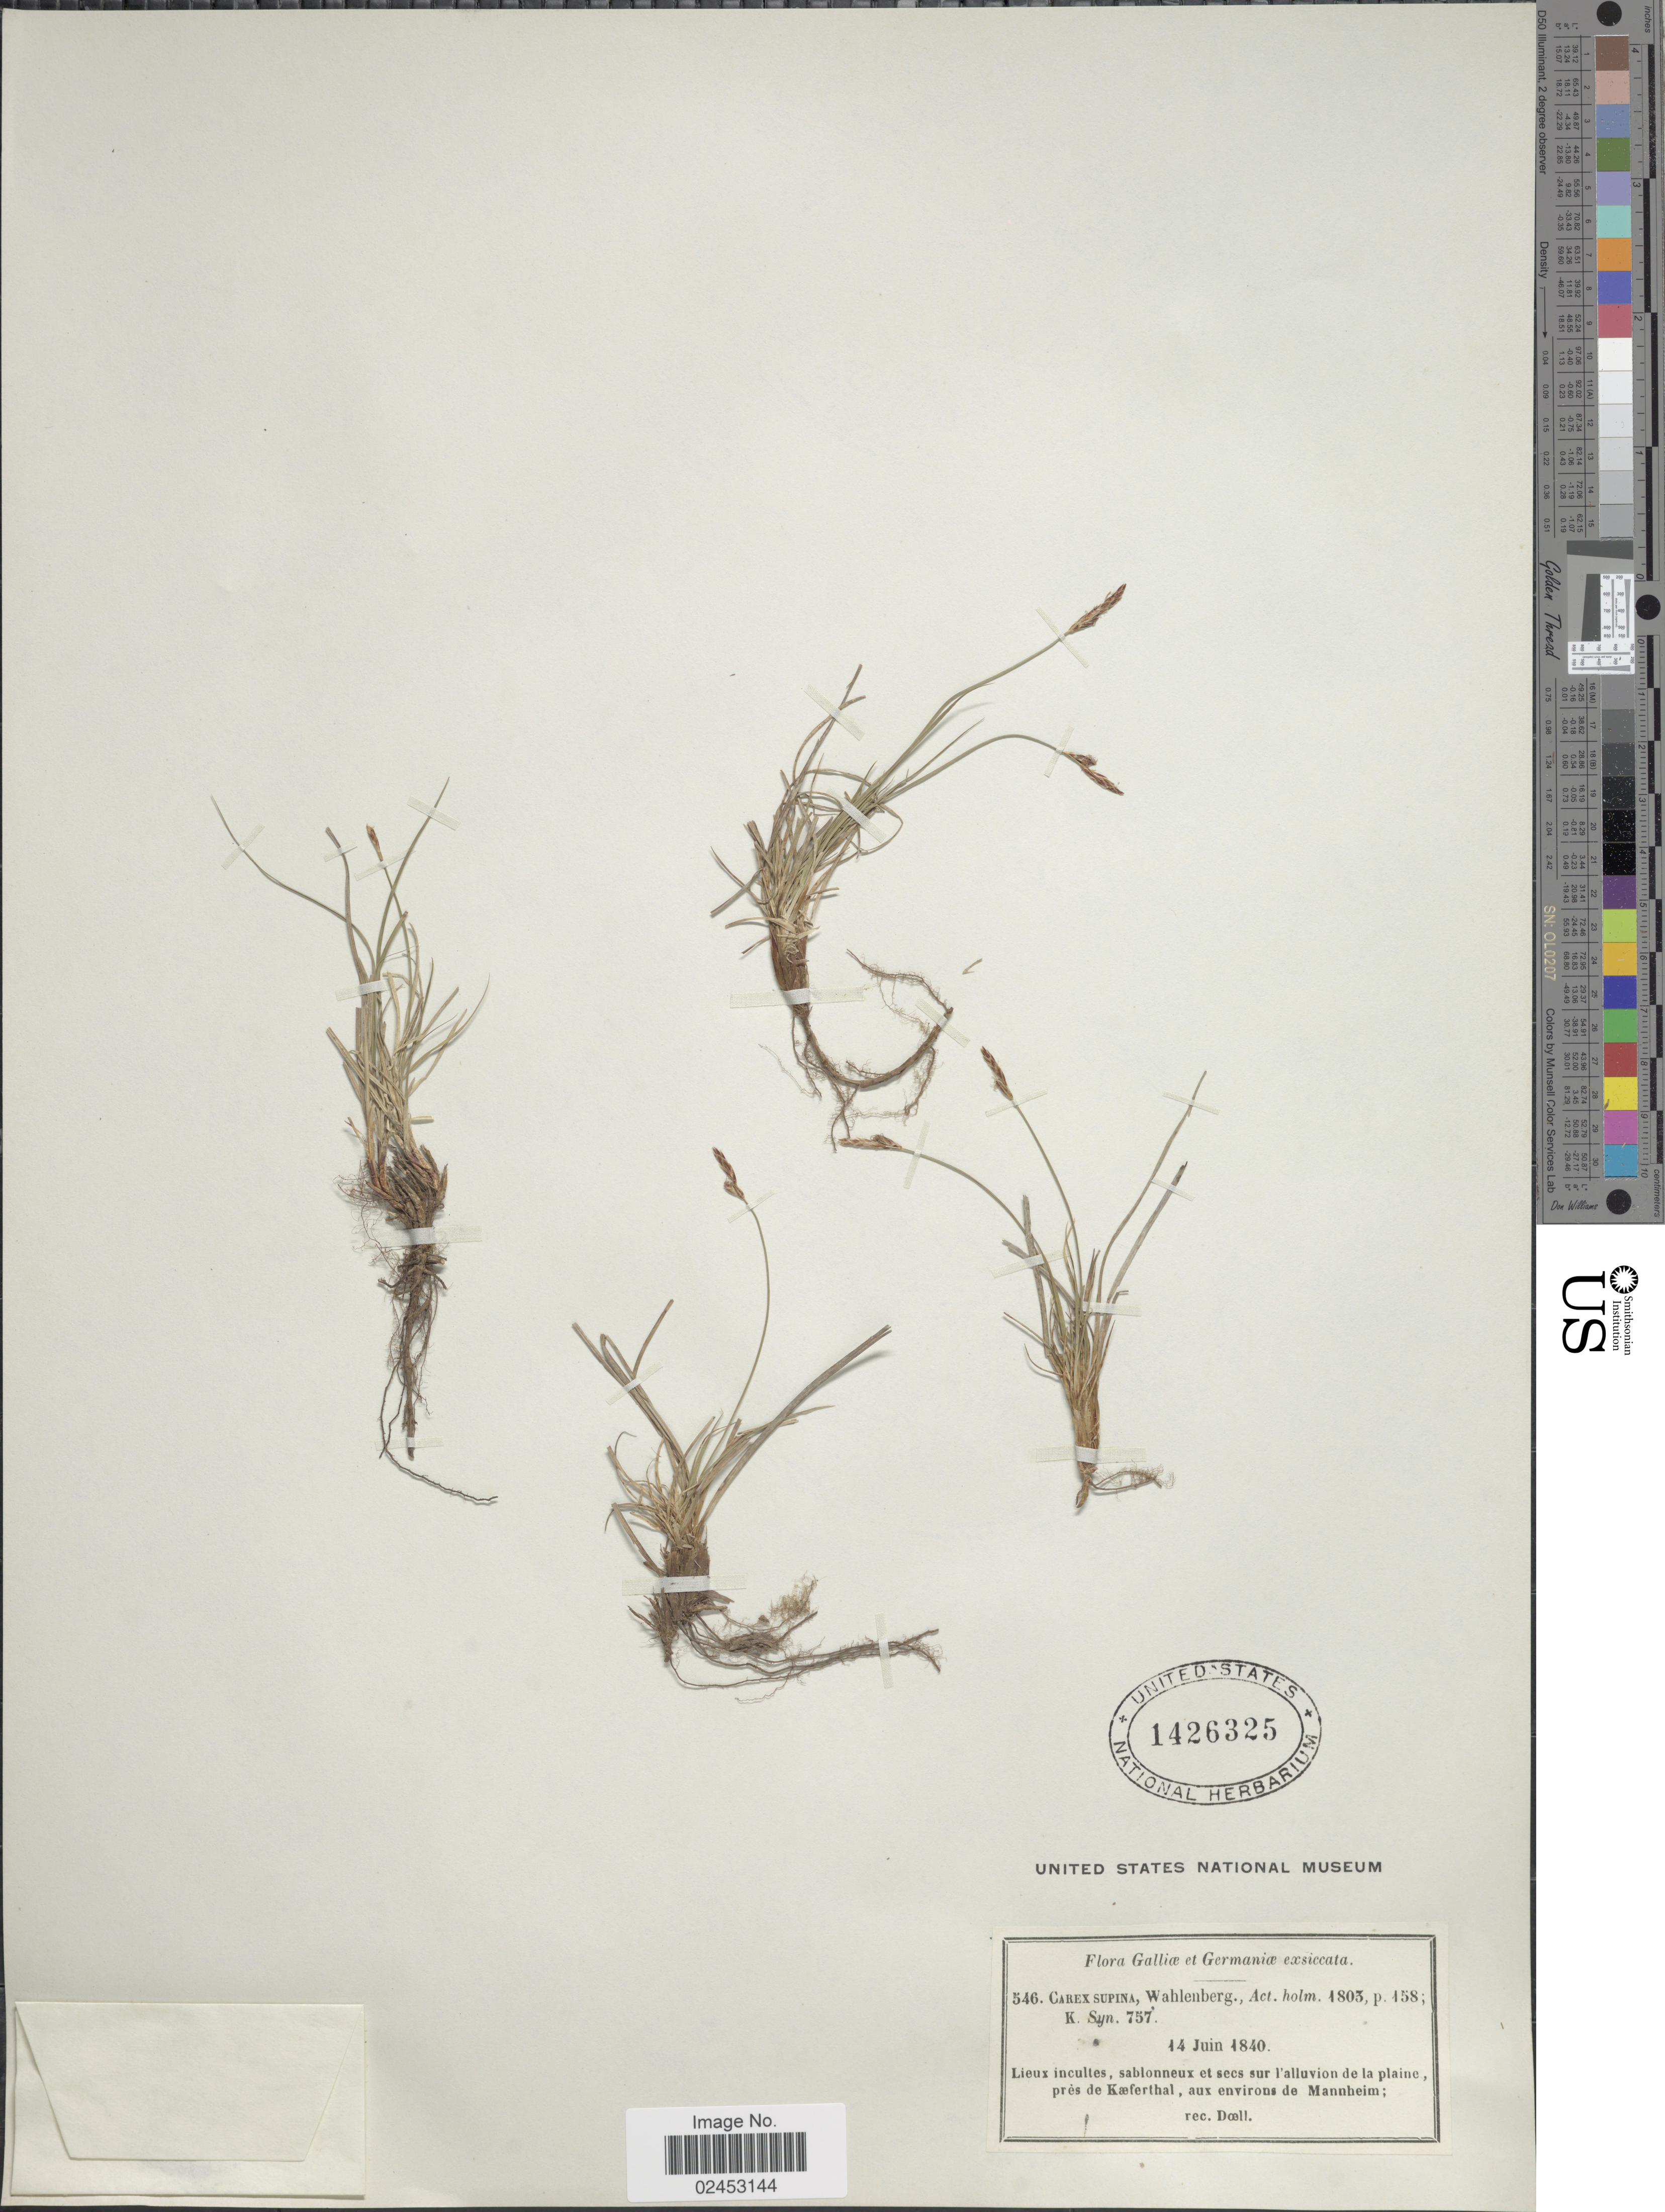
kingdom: Plantae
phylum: Tracheophyta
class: Liliopsida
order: Poales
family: Cyperaceae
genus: Carex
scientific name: Carex supina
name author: Willd. ex Wahlenb.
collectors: Doell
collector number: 546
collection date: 1840-06-14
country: Germany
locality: Galliae et Germaniae, Lieux incultes sabbloneux et secs sur l'alluvion de la paine, pres de Kaaeferthal, aux environs de Mannheim.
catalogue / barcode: US 1426325